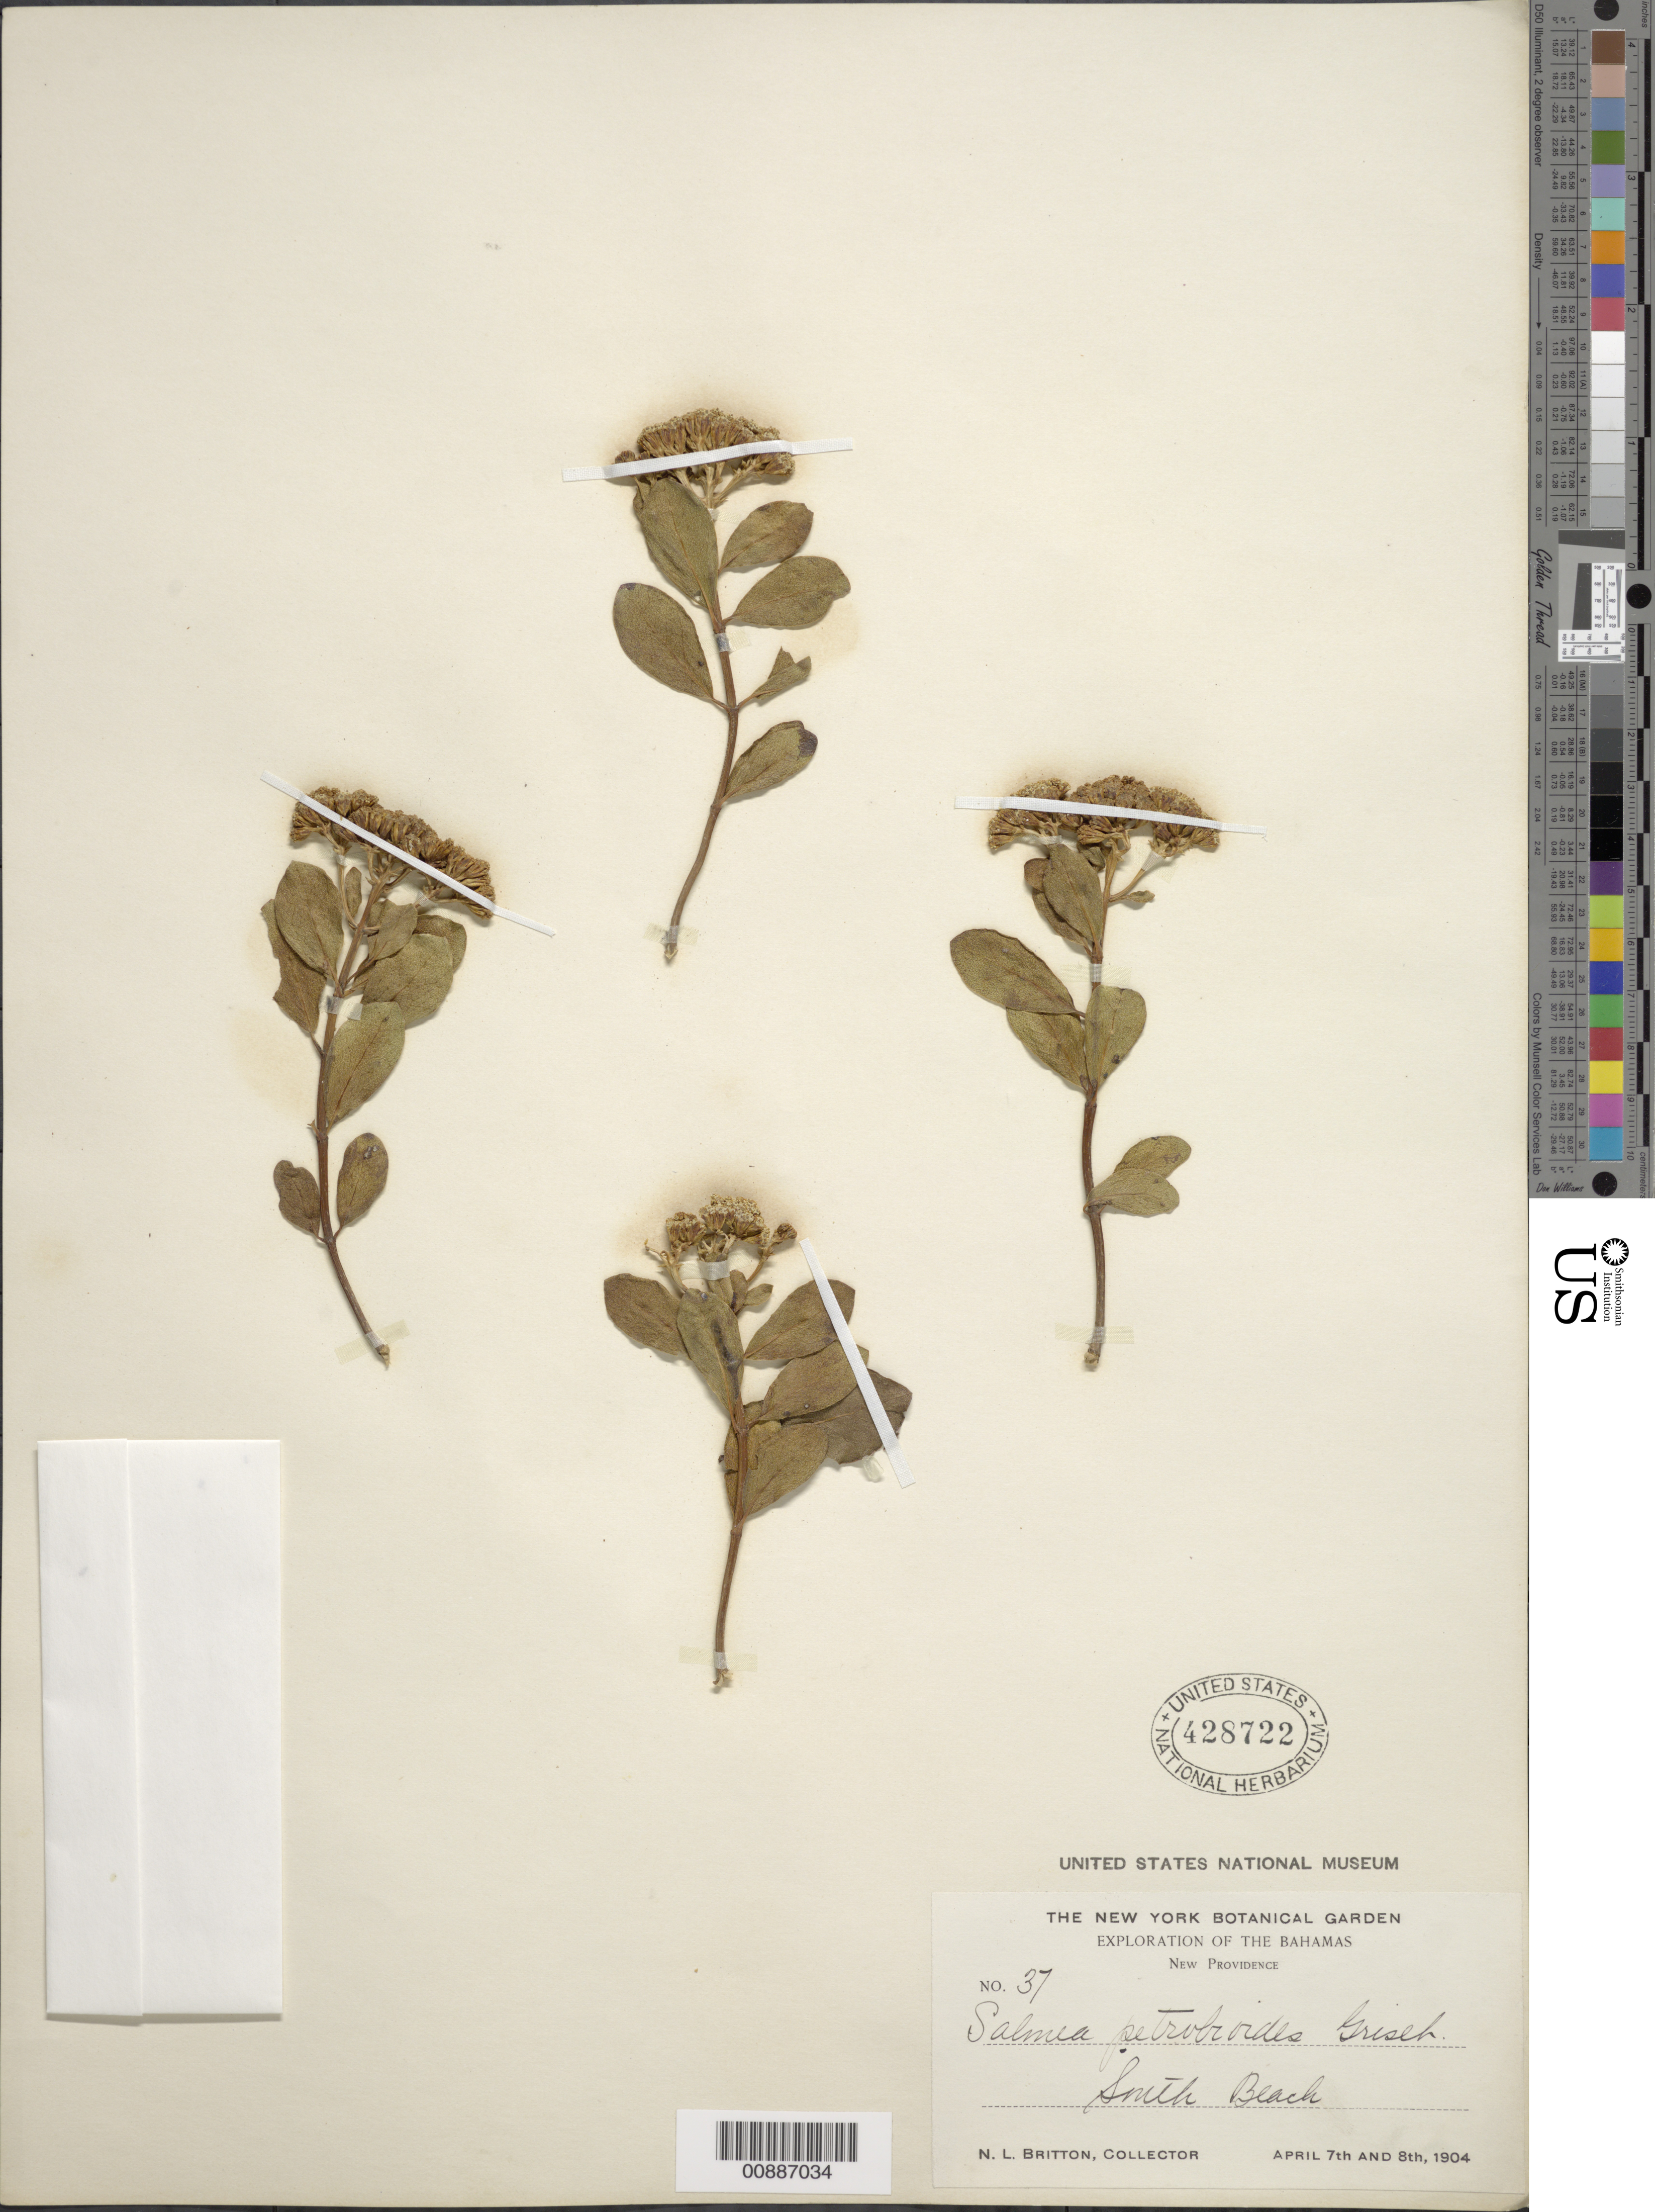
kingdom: Plantae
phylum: Tracheophyta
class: Magnoliopsida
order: Asterales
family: Asteraceae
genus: Salmea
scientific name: Salmea petrobioides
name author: Griseb.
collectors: N. Britton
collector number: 37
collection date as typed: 07 Apr 1904 to 08 Apr 1904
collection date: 1904-04-07/1904-04-08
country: Bahamas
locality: New Providence. Smith Beach.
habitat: On beach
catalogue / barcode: US 428722